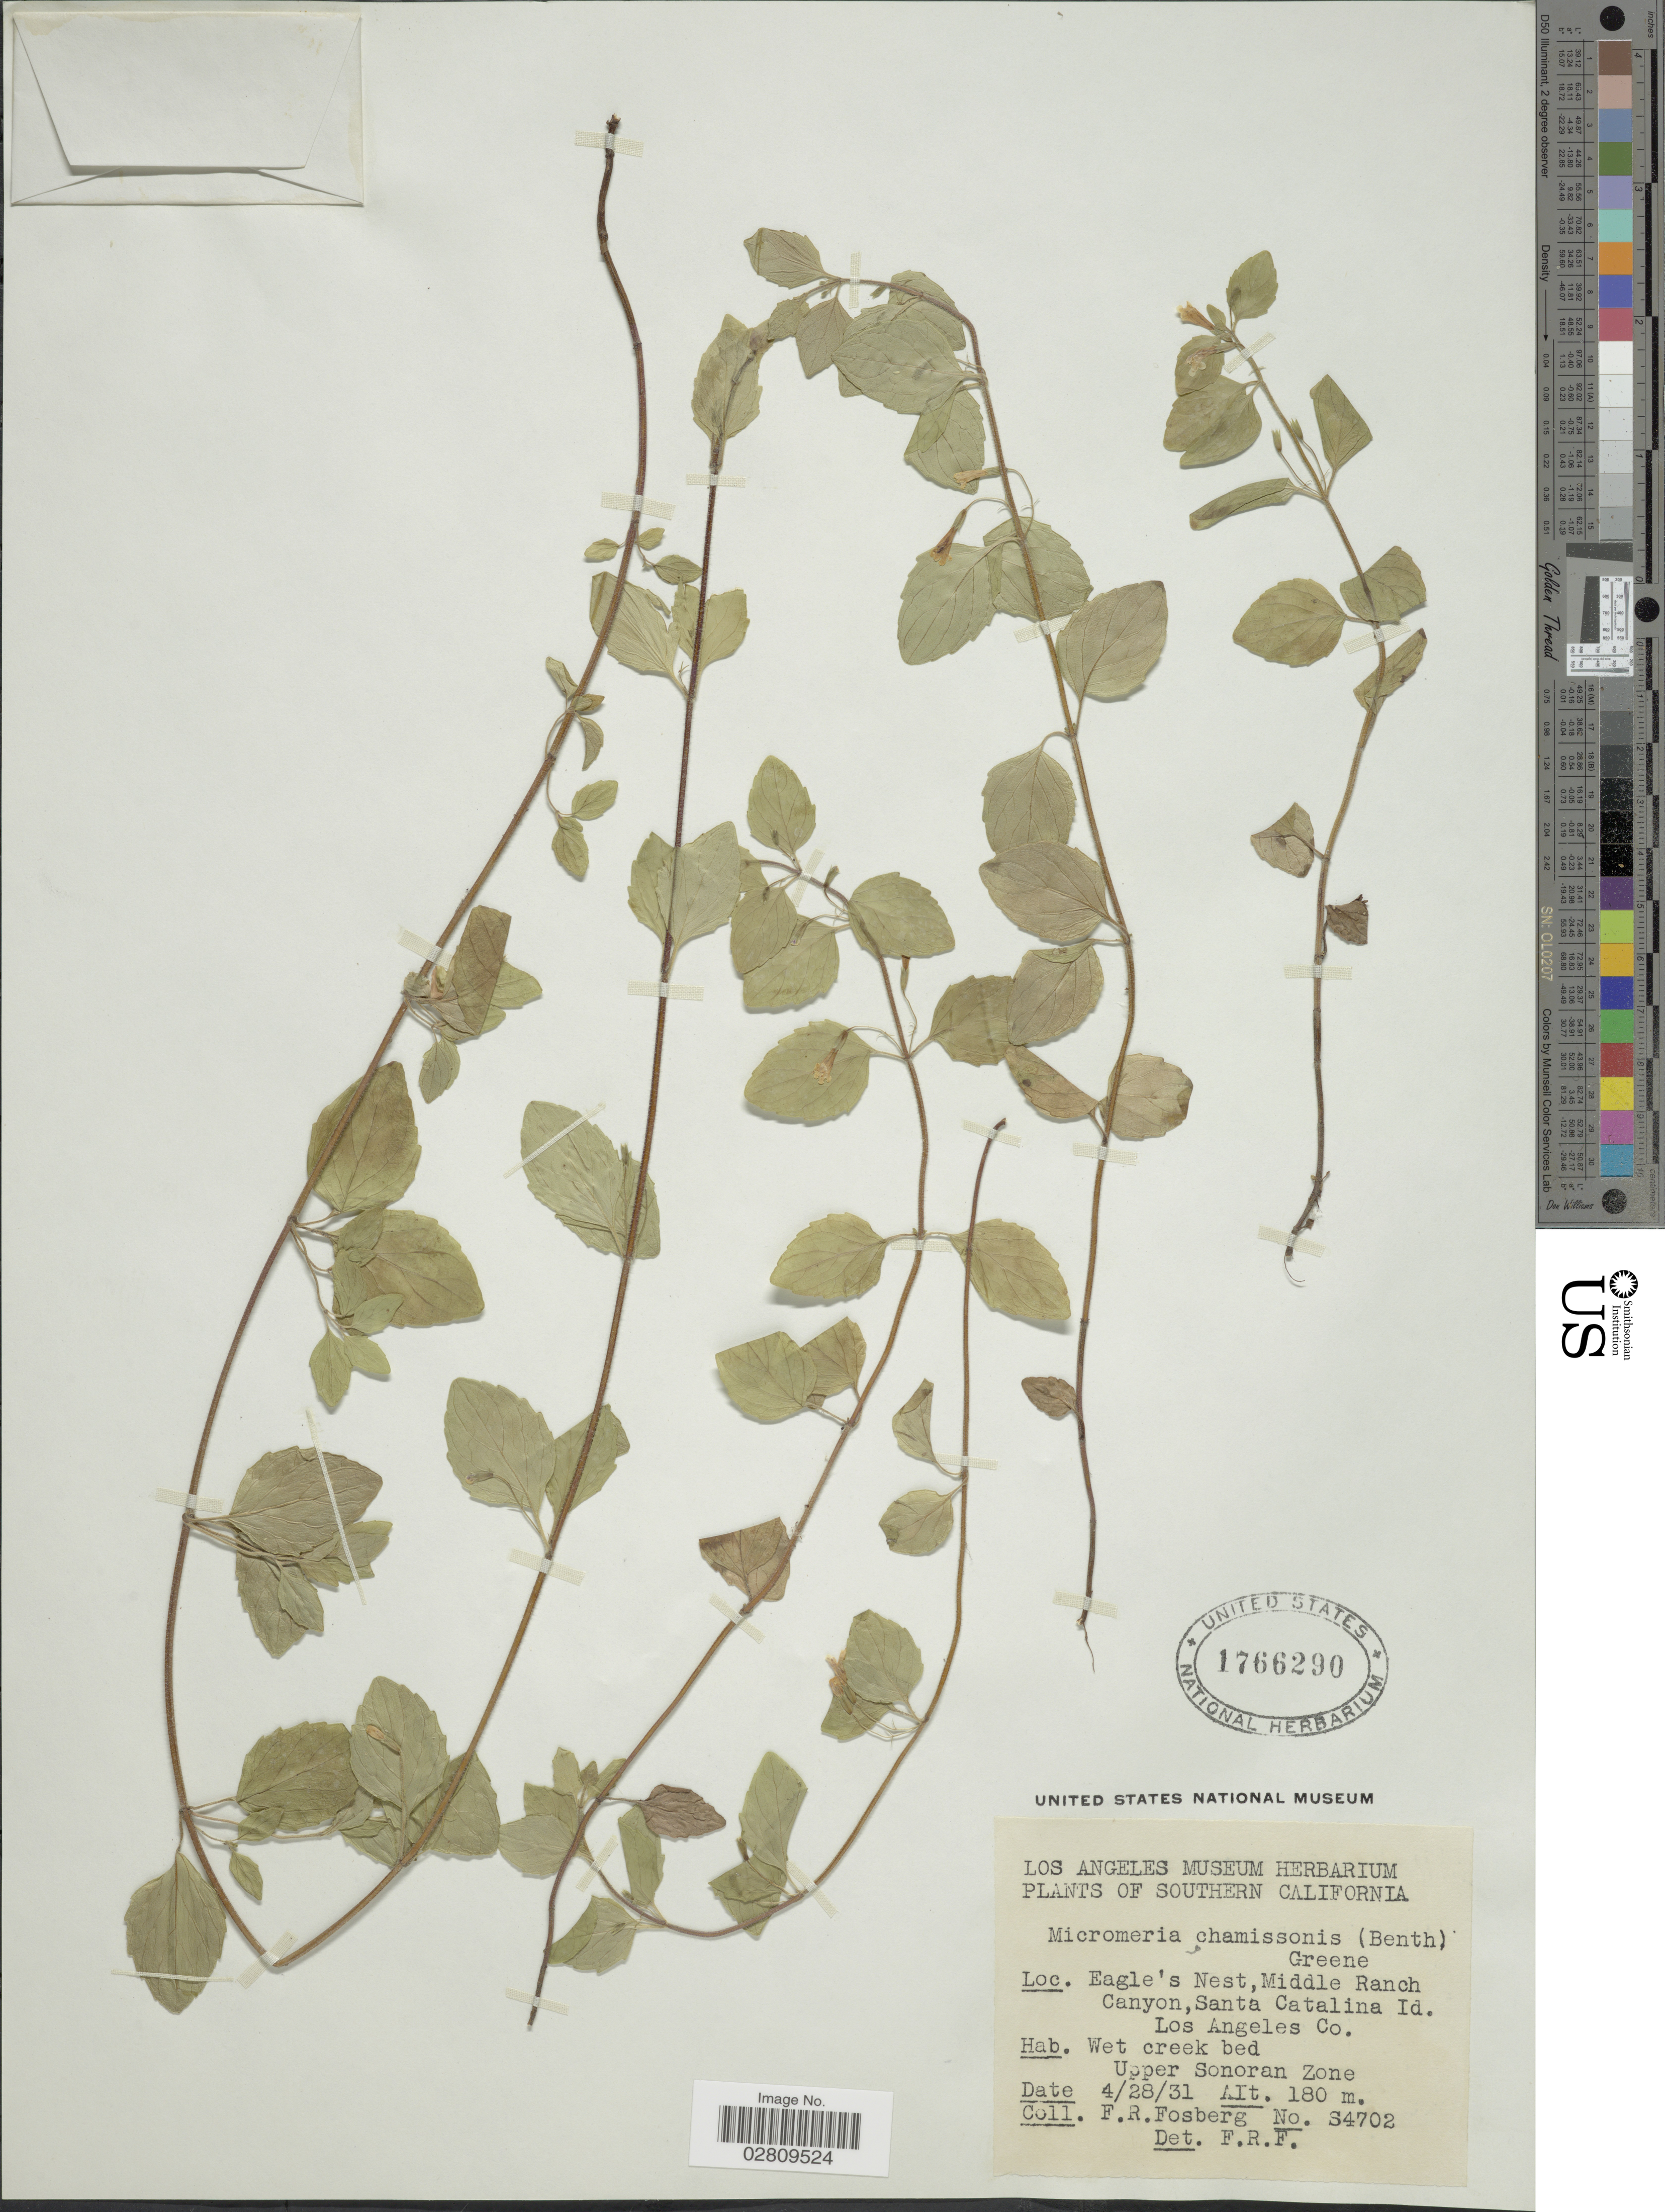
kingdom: Plantae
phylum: Tracheophyta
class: Magnoliopsida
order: Lamiales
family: Lamiaceae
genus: Micromeria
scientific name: Micromeria douglasii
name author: Benth.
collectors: F. R. Fosberg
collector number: S4702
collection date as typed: Transcribed d/m/y: 28/4/31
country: United States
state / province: California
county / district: Los Angeles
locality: Southern California. Eagle's Nest, Middle Ranch Canyon, Santa Catalina Id. Los Angeles Co. Upper Sonoran Zone.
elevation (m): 180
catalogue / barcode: US 1766290